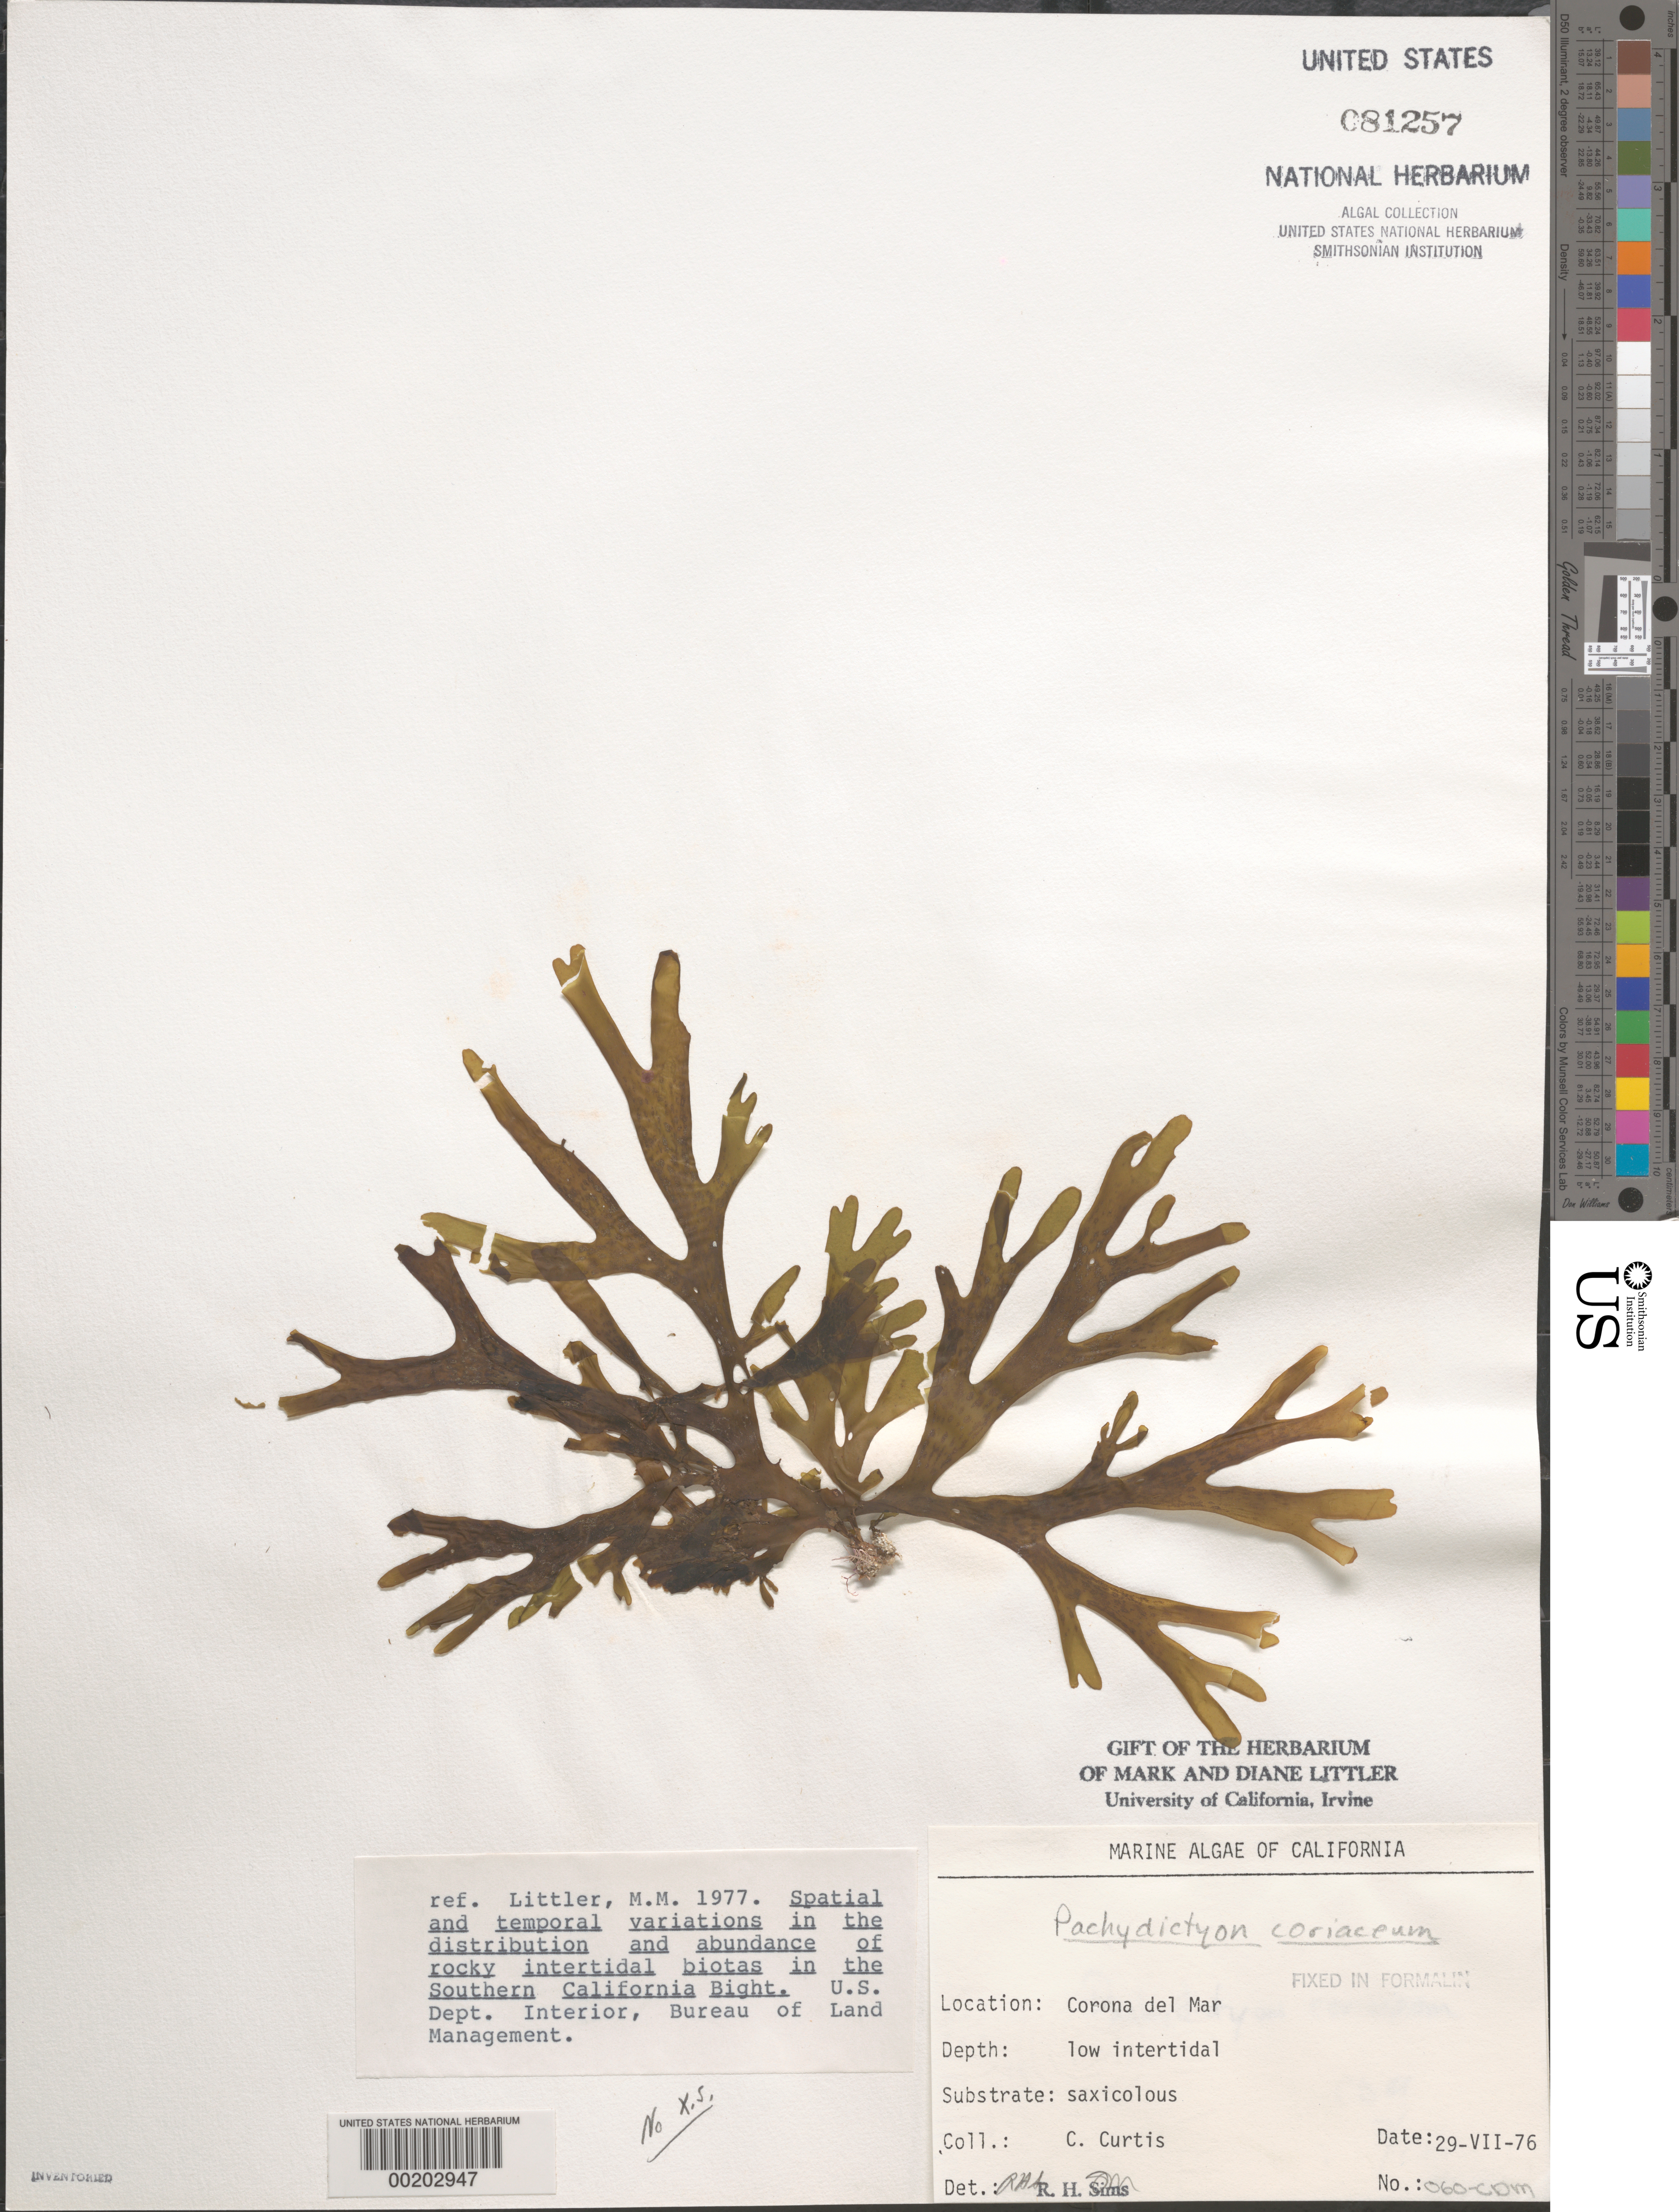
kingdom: Chromista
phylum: Ochrophyta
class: Phaeophyceae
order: Dictyotales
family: Dictyotaceae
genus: Pachydictyon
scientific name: Pachydictyon coriaceum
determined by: Sims, Robert H.; Murray, S. N.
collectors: C. Curtis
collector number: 060-CDM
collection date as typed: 29 Jul 1976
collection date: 1976-07-29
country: United States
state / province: California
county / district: Orange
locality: Corona del Mar, mouth of Morning Canyon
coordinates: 33 35'14"N, 117 51'54"W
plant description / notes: BLM-SOCALBIGHT Rocky Intertidal Survey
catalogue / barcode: US 81257